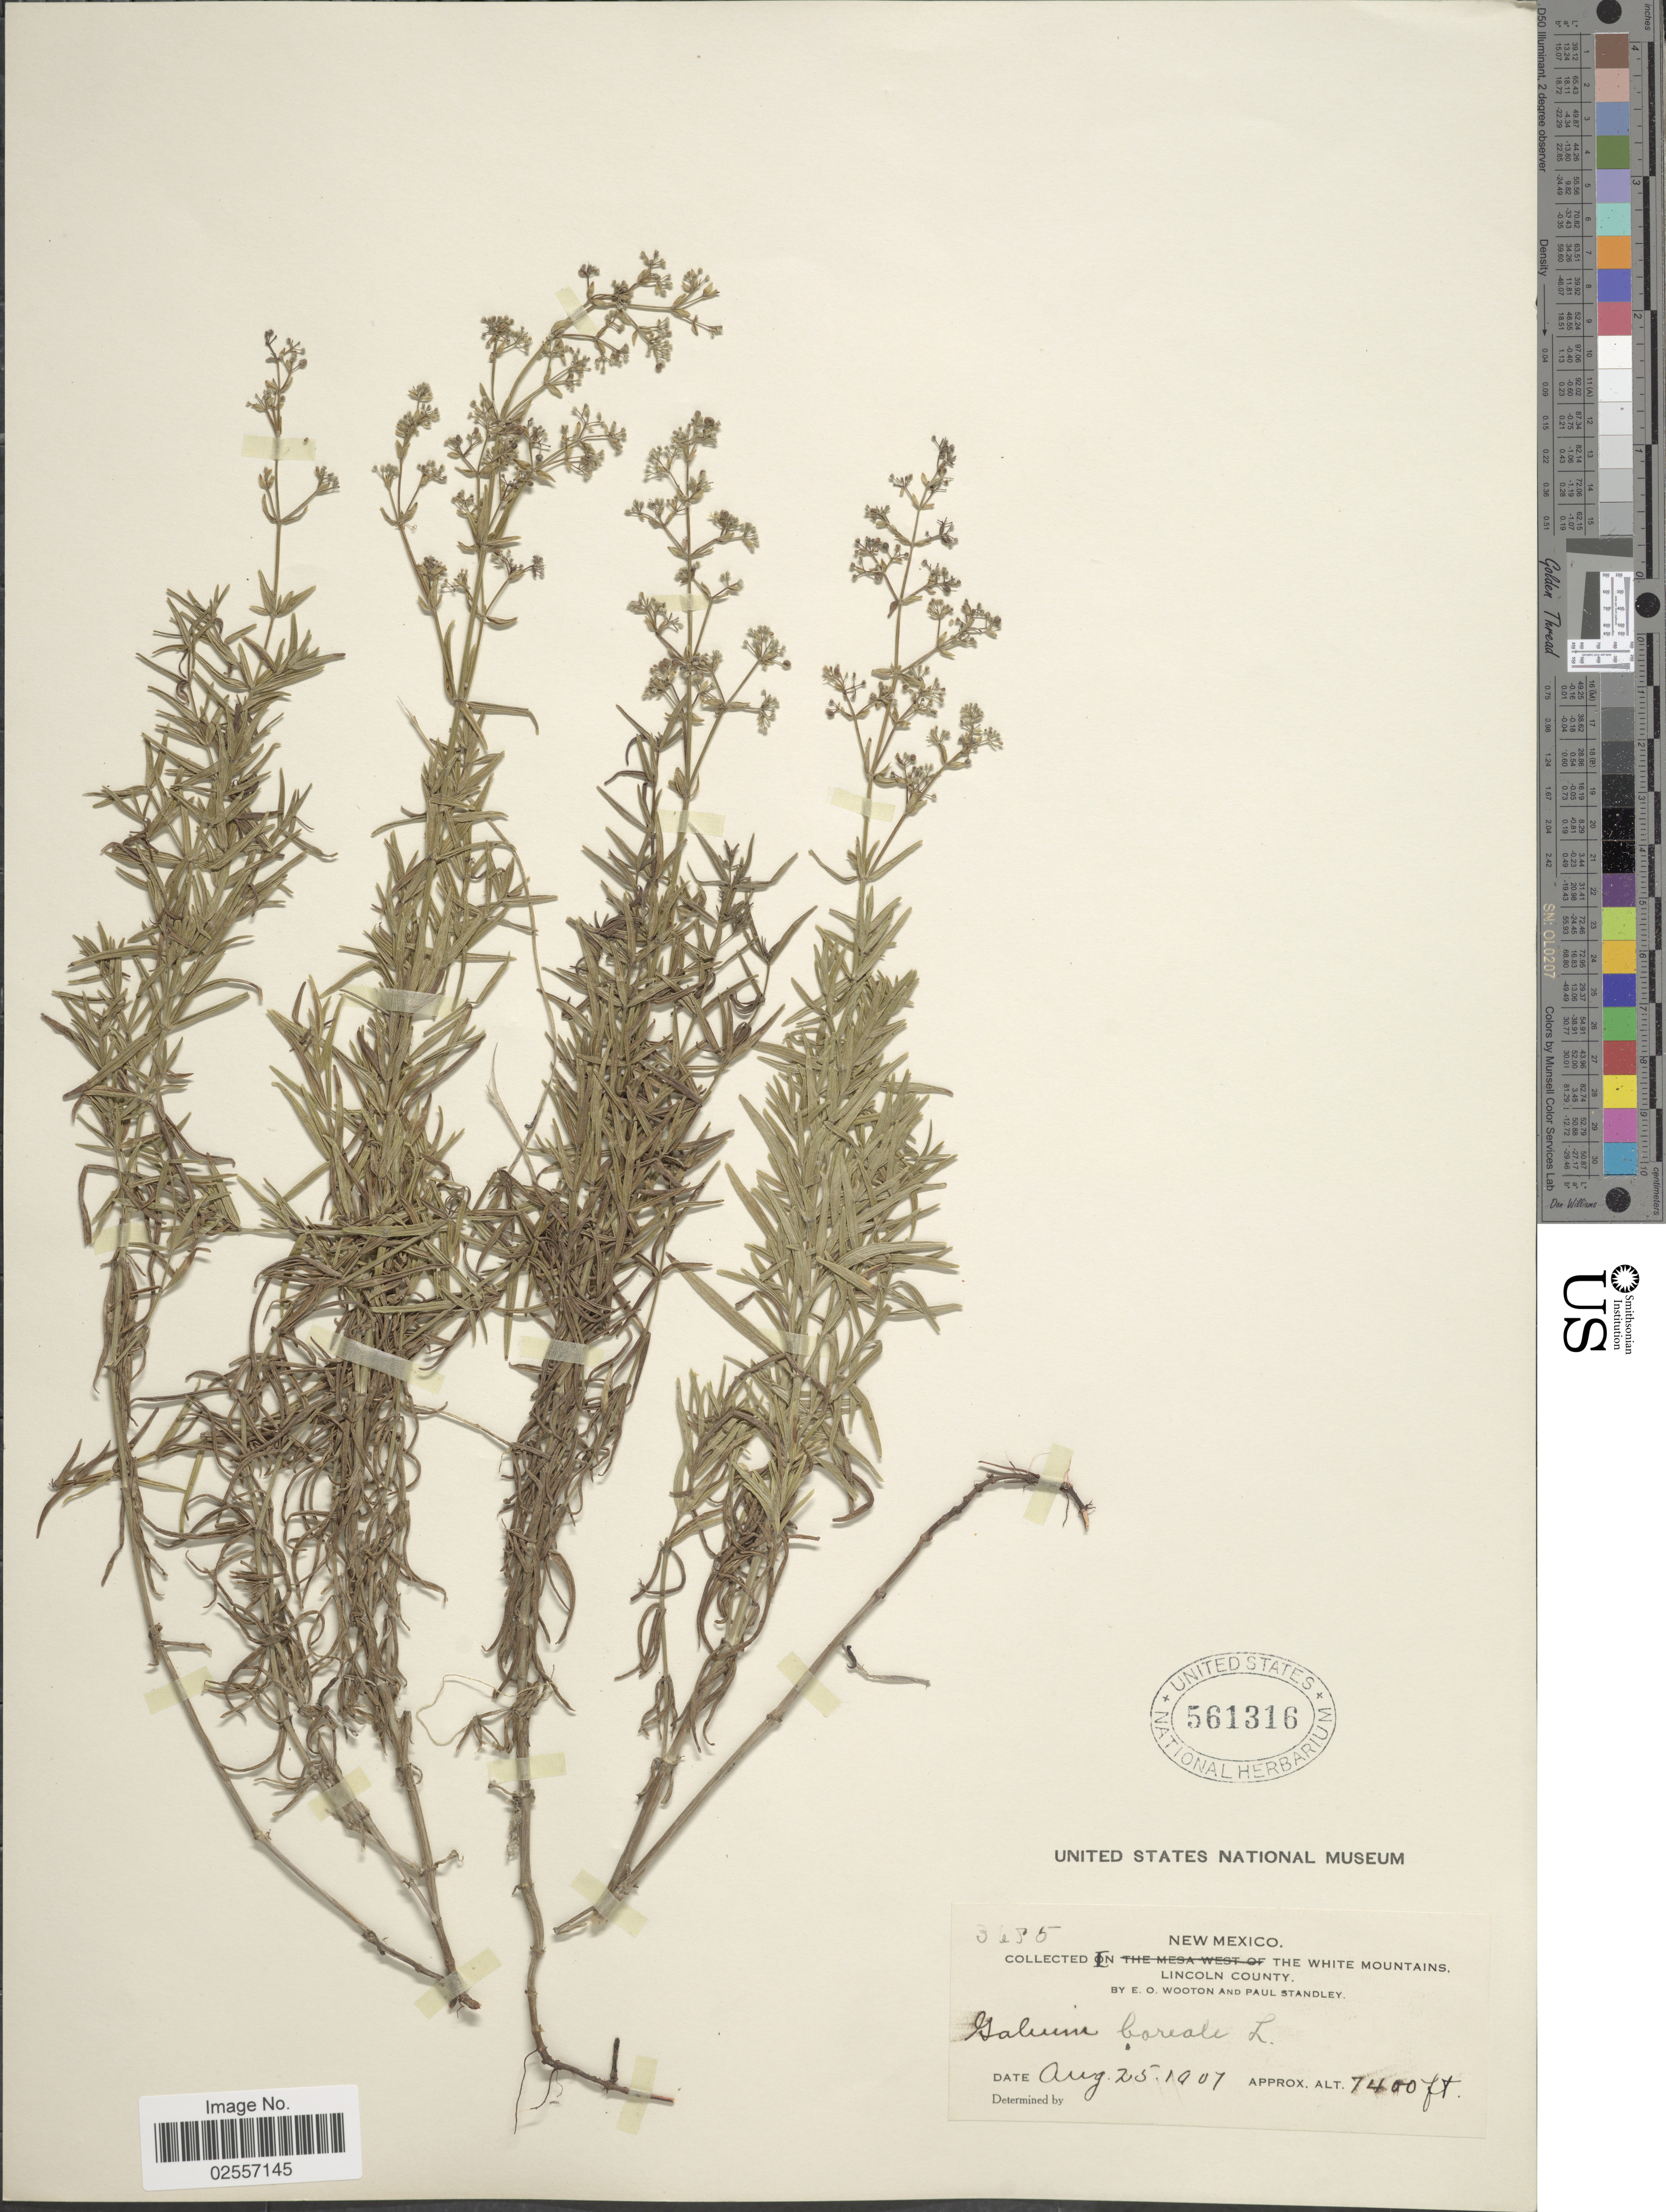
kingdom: Plantae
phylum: Tracheophyta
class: Magnoliopsida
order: Gentianales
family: Rubiaceae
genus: Galium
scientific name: Galium boreale L.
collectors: E. O. Wooton & P. C. Standley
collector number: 3655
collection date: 1907-08-25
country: United States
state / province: New Mexico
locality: White Mountains, Lincoln County.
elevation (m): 2256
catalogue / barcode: US 561316